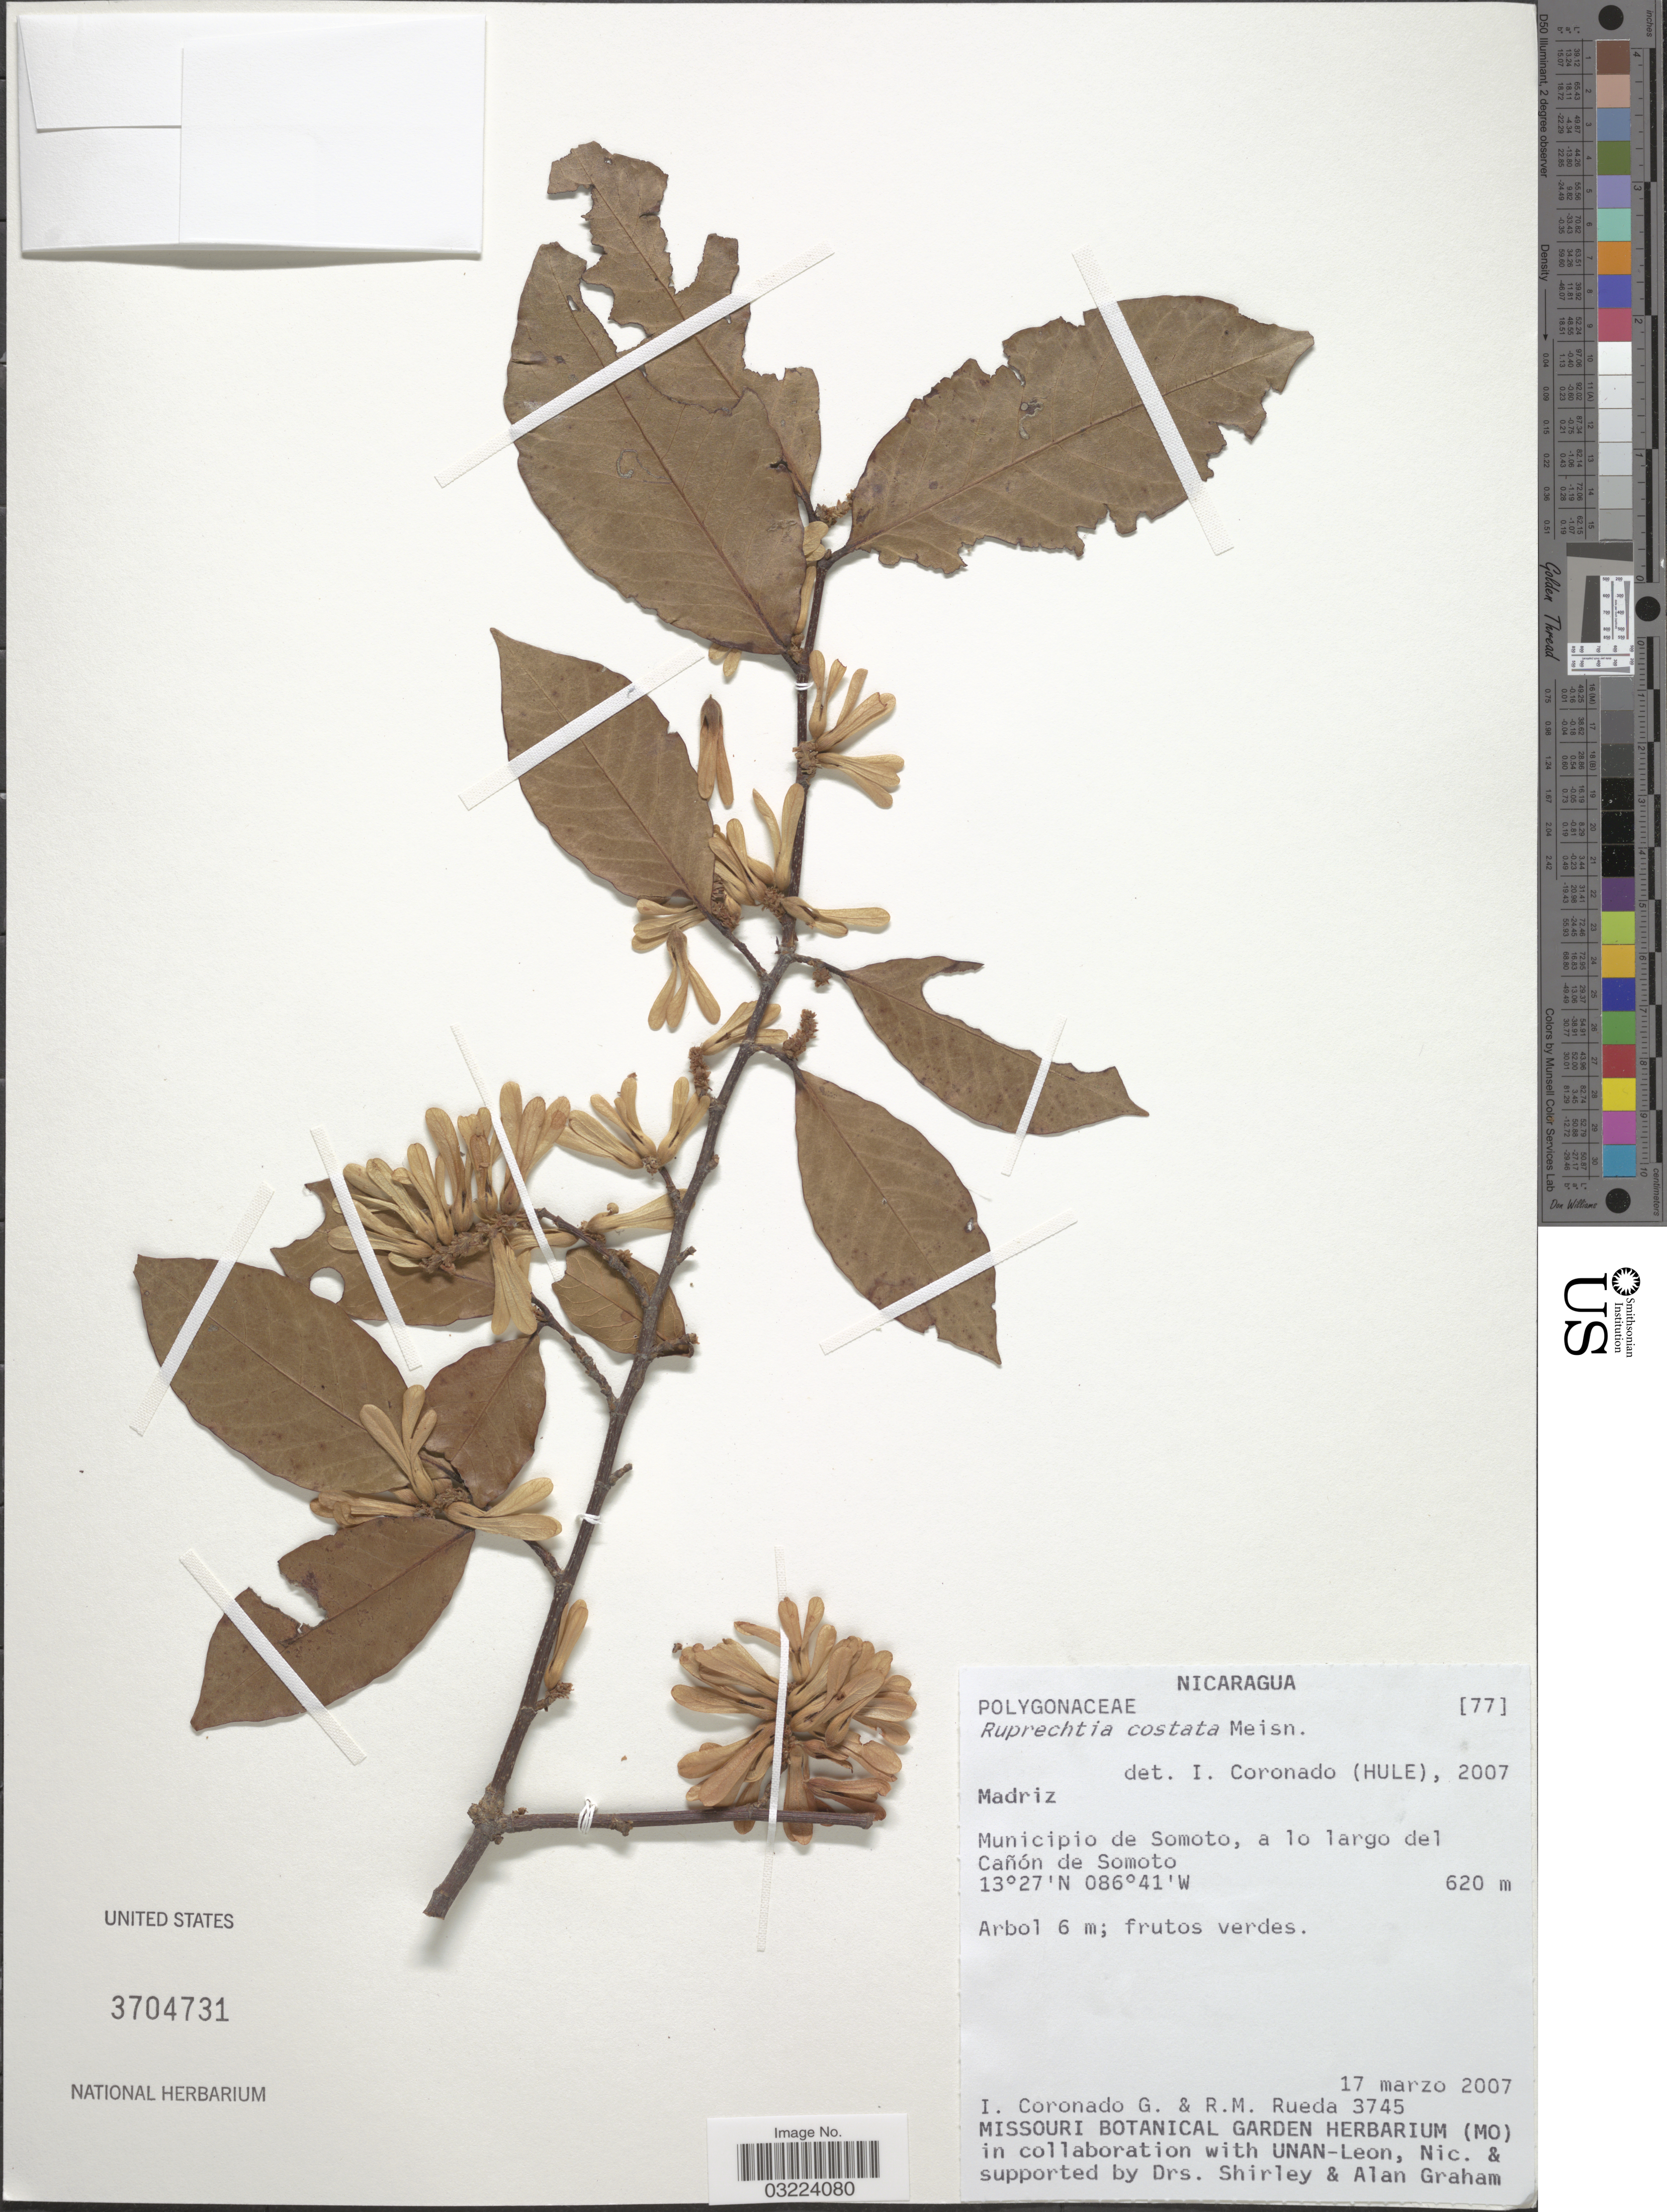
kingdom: Plantae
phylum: Tracheophyta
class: Magnoliopsida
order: Caryophyllales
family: Polygonaceae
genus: Ruprechtia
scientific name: Ruprechtia costata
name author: Meisn.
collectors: I. Coronado & R. Rueda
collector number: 3745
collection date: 2007-03-17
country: Nicaragua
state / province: Madriz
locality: Municipio de Somoto, a lo largo del Cañón de Somoto.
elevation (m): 620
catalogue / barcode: US 3704731